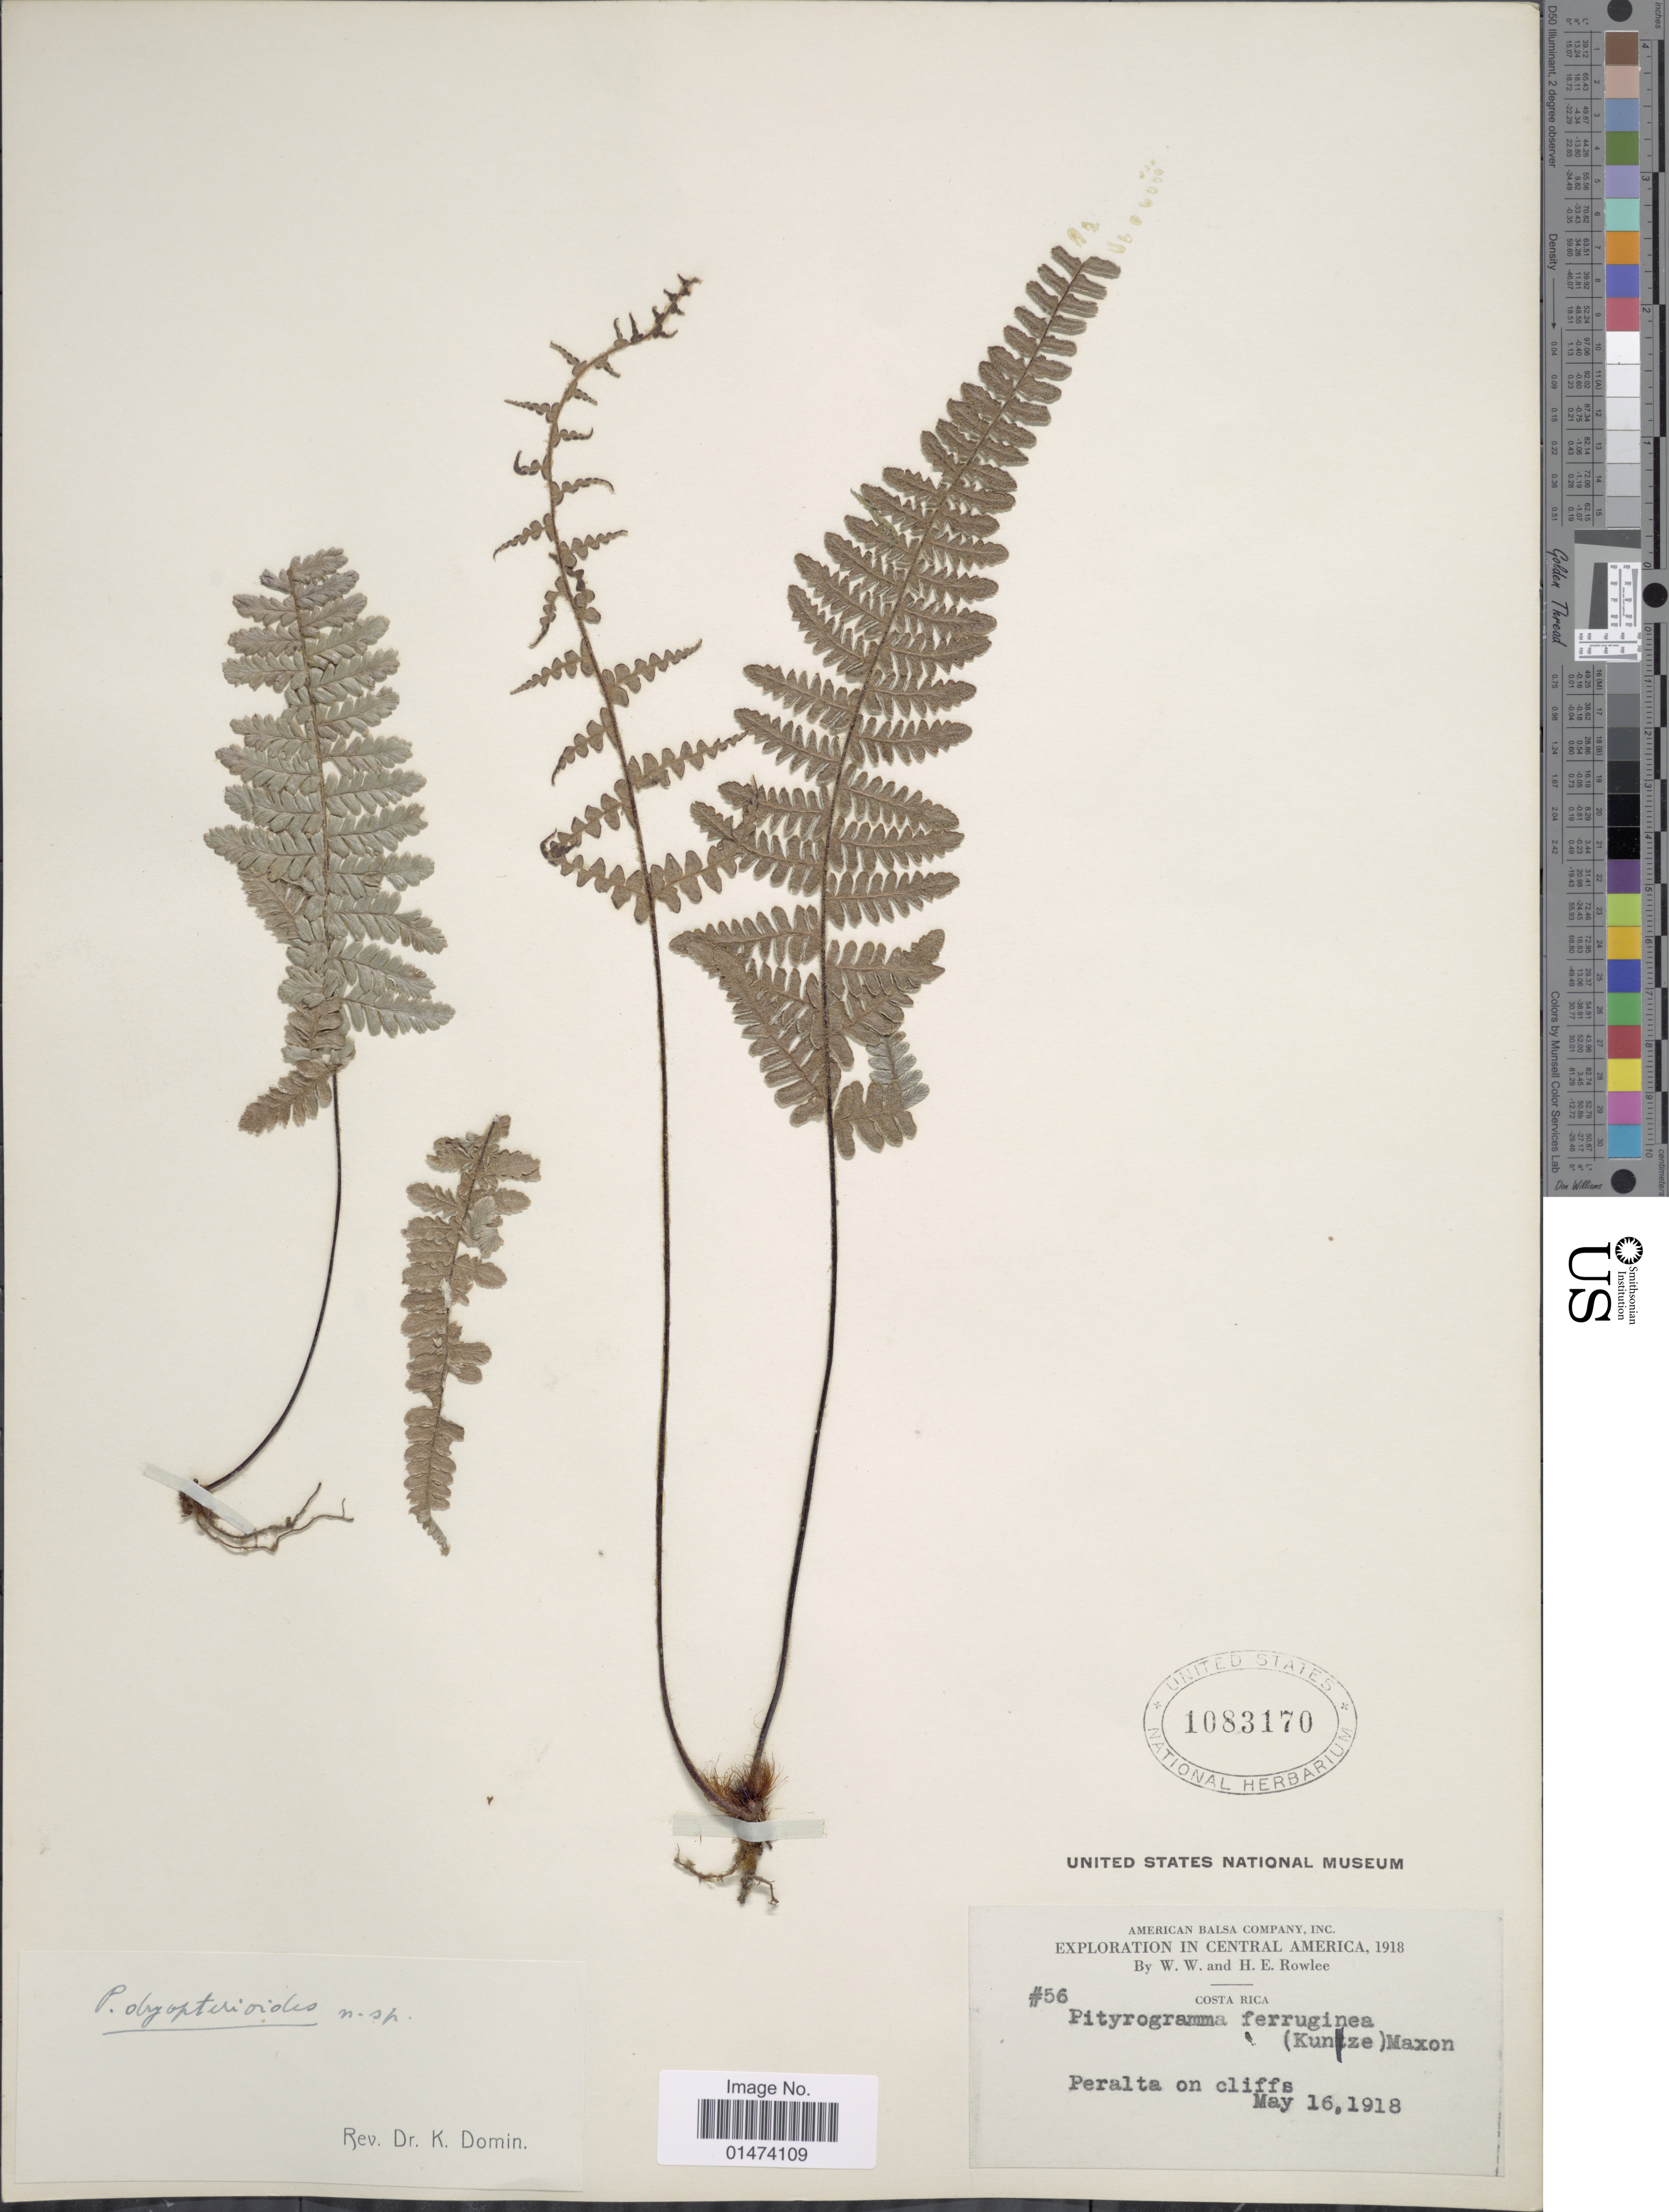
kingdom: Plantae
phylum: Tracheophyta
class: Polypodiopsida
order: Polypodiales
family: Pteridaceae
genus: Pityrogramma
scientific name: Pityrogramma ferruginea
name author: (Kunze) Maxon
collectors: W. W. Rowlee & H. E. Rowlee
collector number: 56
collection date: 1918-05-16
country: Costa Rica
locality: Central america, Costa Rica, Peralta on cliffs.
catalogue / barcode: US 1083170